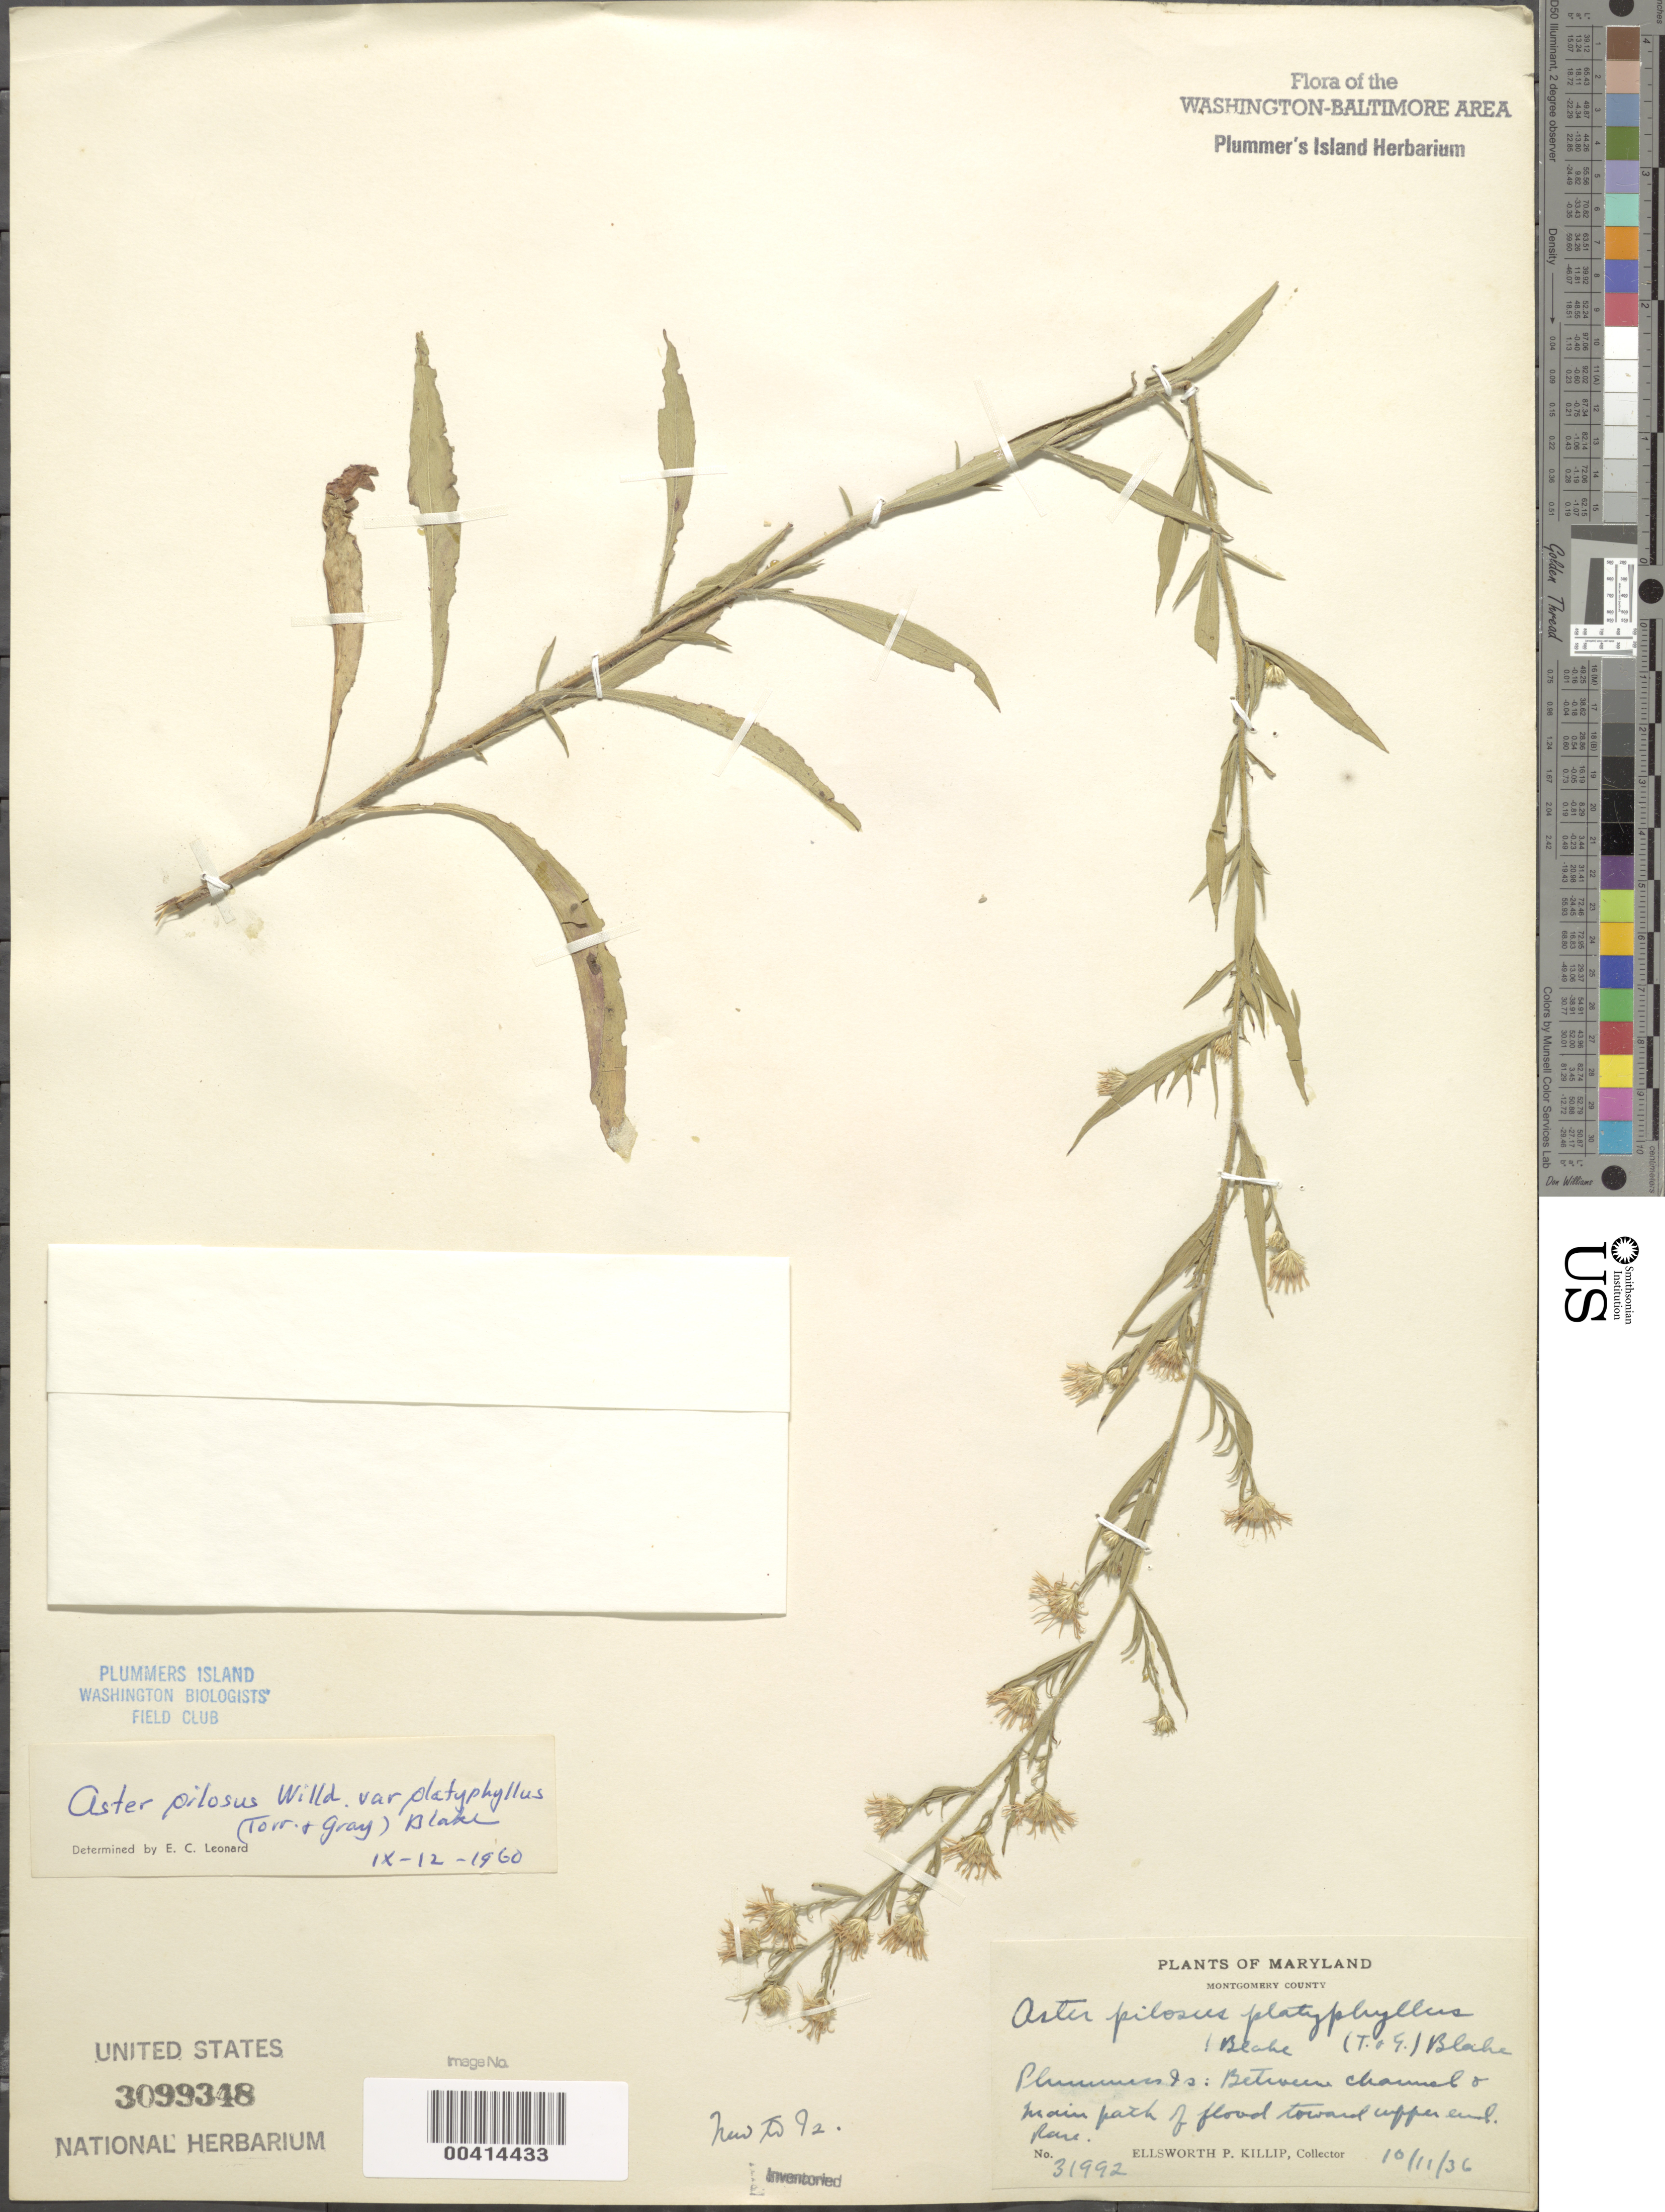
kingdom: Plantae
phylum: Tracheophyta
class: Magnoliopsida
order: Asterales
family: Asteraceae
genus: Symphyotrichum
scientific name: Symphyotrichum pilosum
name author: (Willd.) G.L. Nesom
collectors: E. P. Killip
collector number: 31992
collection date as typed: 11 Oct 1936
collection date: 1936-10-11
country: United States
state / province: Maryland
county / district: Montgomery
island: Plummers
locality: Plummer's Island; between channel & main path of flood, toward upper end C. & O. Canal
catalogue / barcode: US 3099348